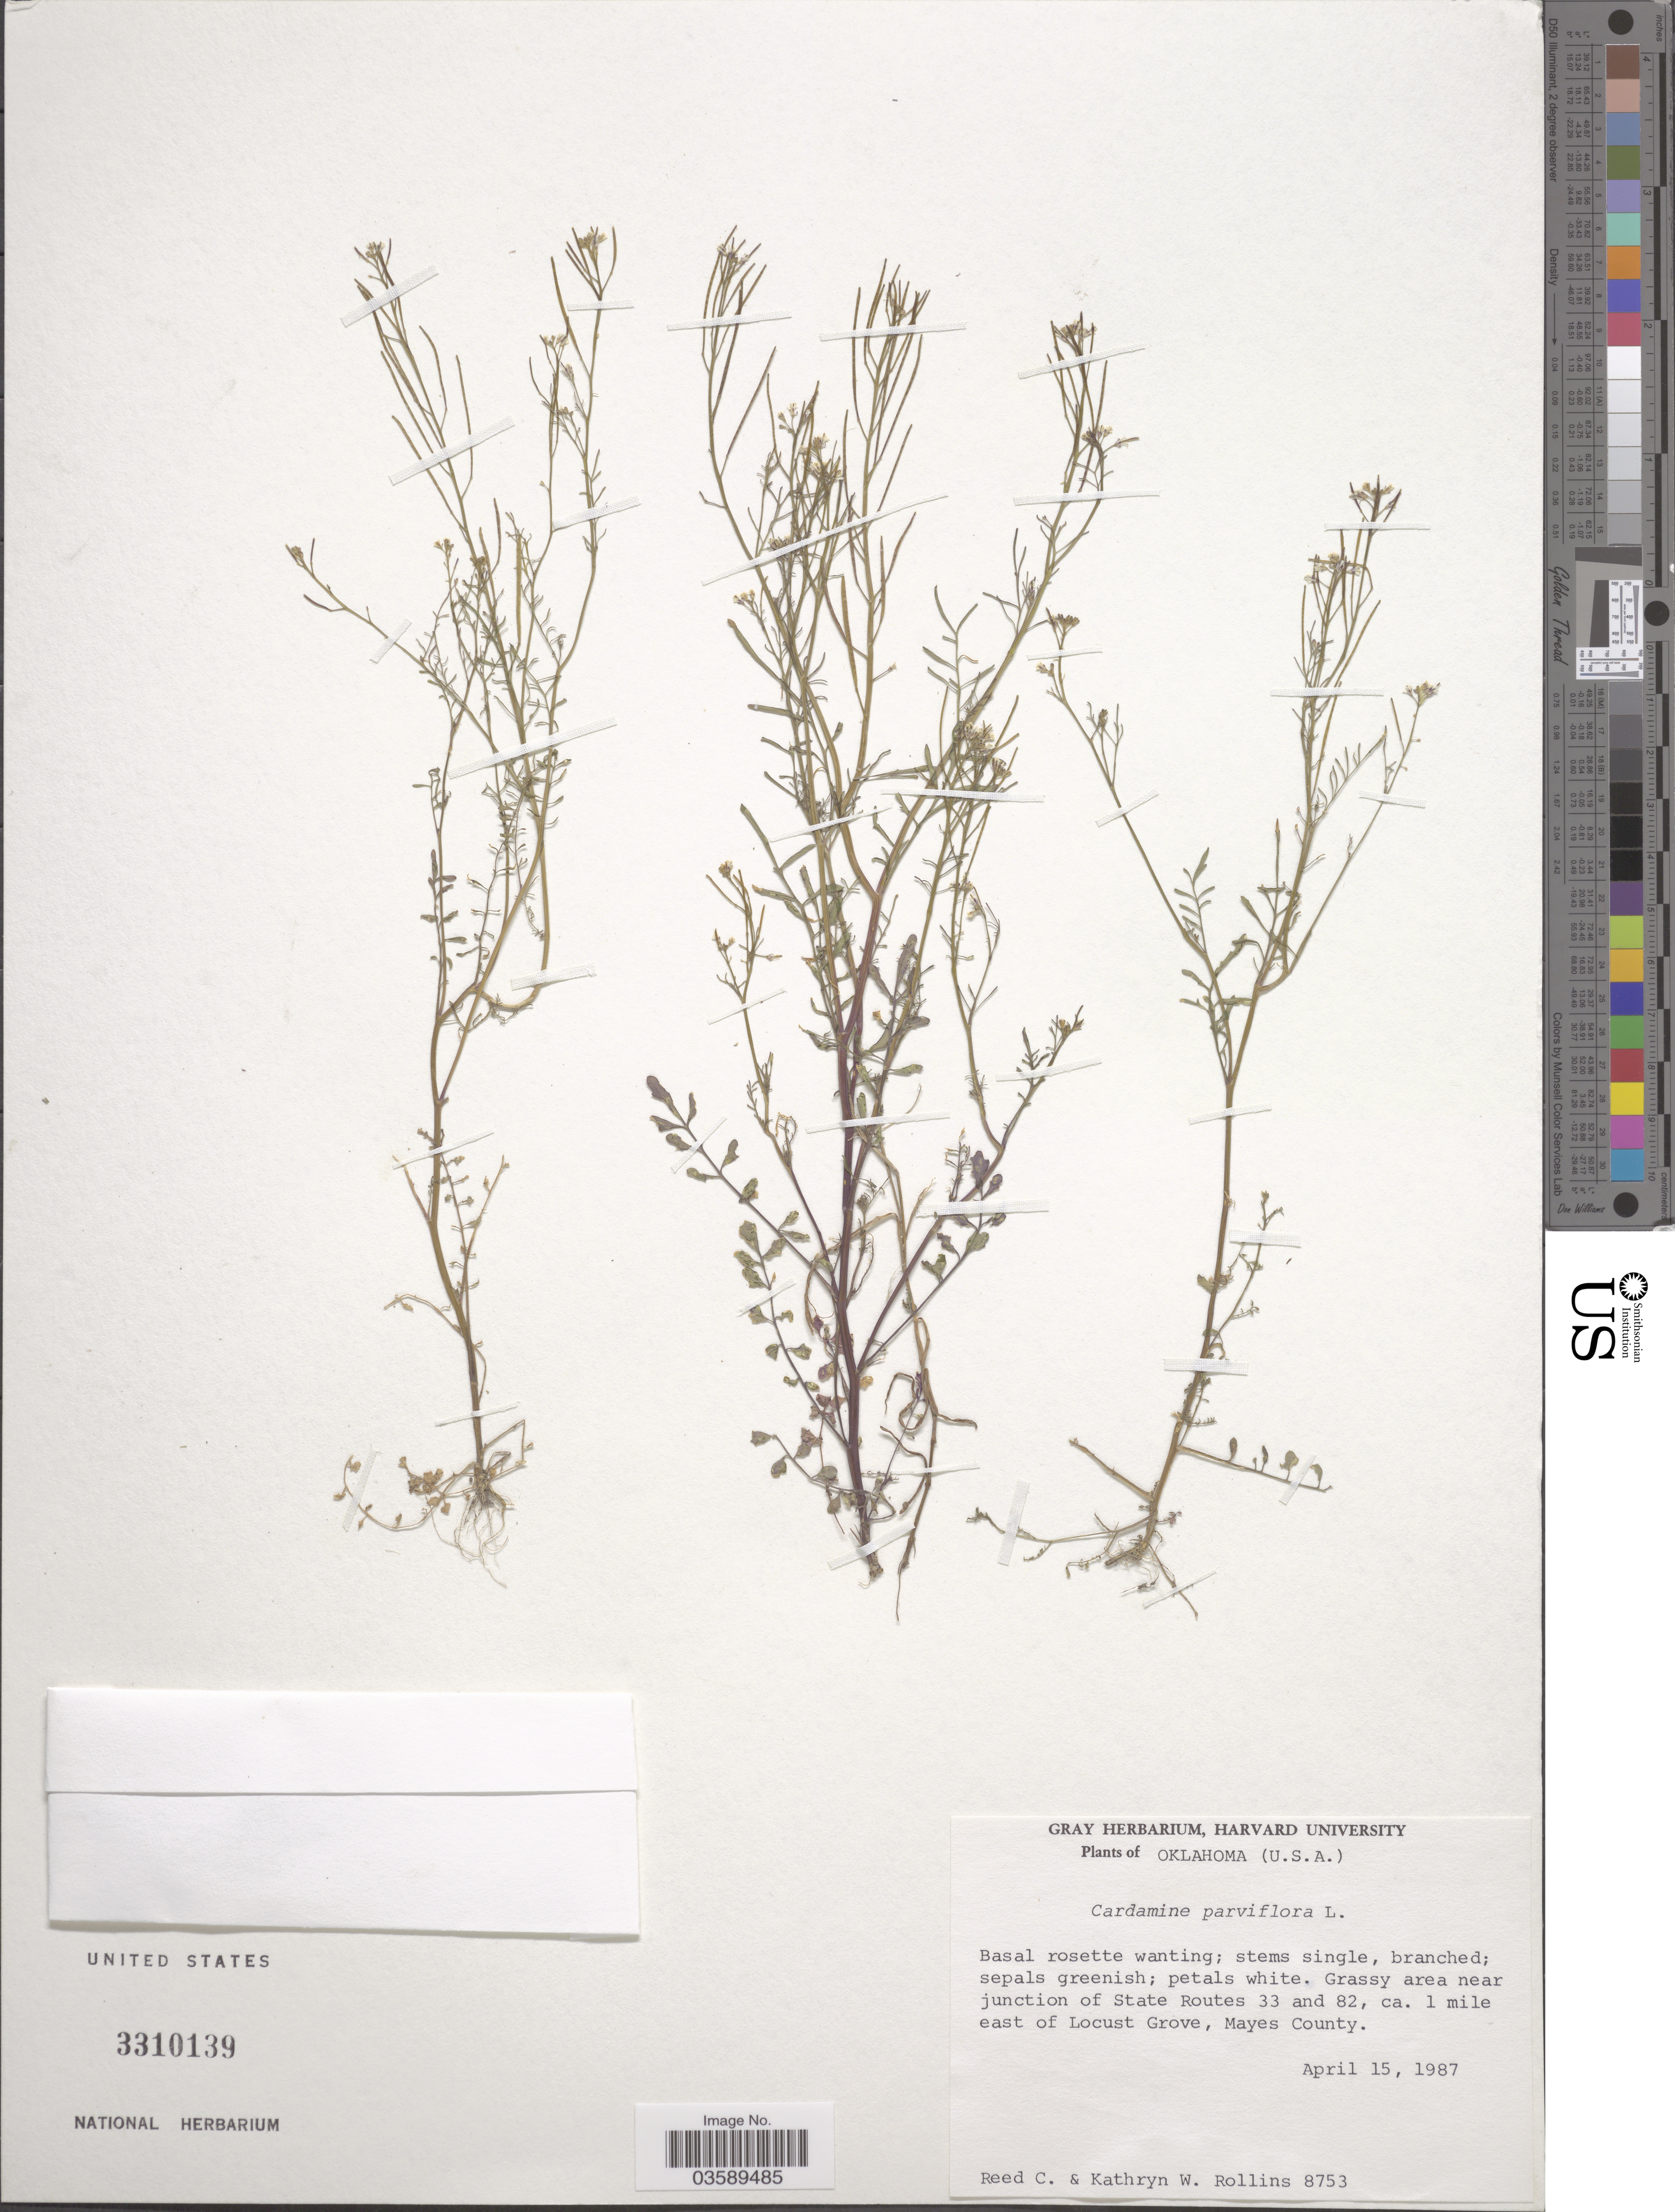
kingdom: Plantae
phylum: Tracheophyta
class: Magnoliopsida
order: Brassicales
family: Brassicaceae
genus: Cardamine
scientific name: Cardamine parviflora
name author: L.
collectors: R. C. Rollins & K. W. Rollins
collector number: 8753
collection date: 1987-04-15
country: United States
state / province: Oklahoma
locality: Grassy area near junction of State Routes 33 and 82, ca. 1 mile east of Locust Grove, Mayes County.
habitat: grassy area near junction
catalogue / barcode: US 3310139